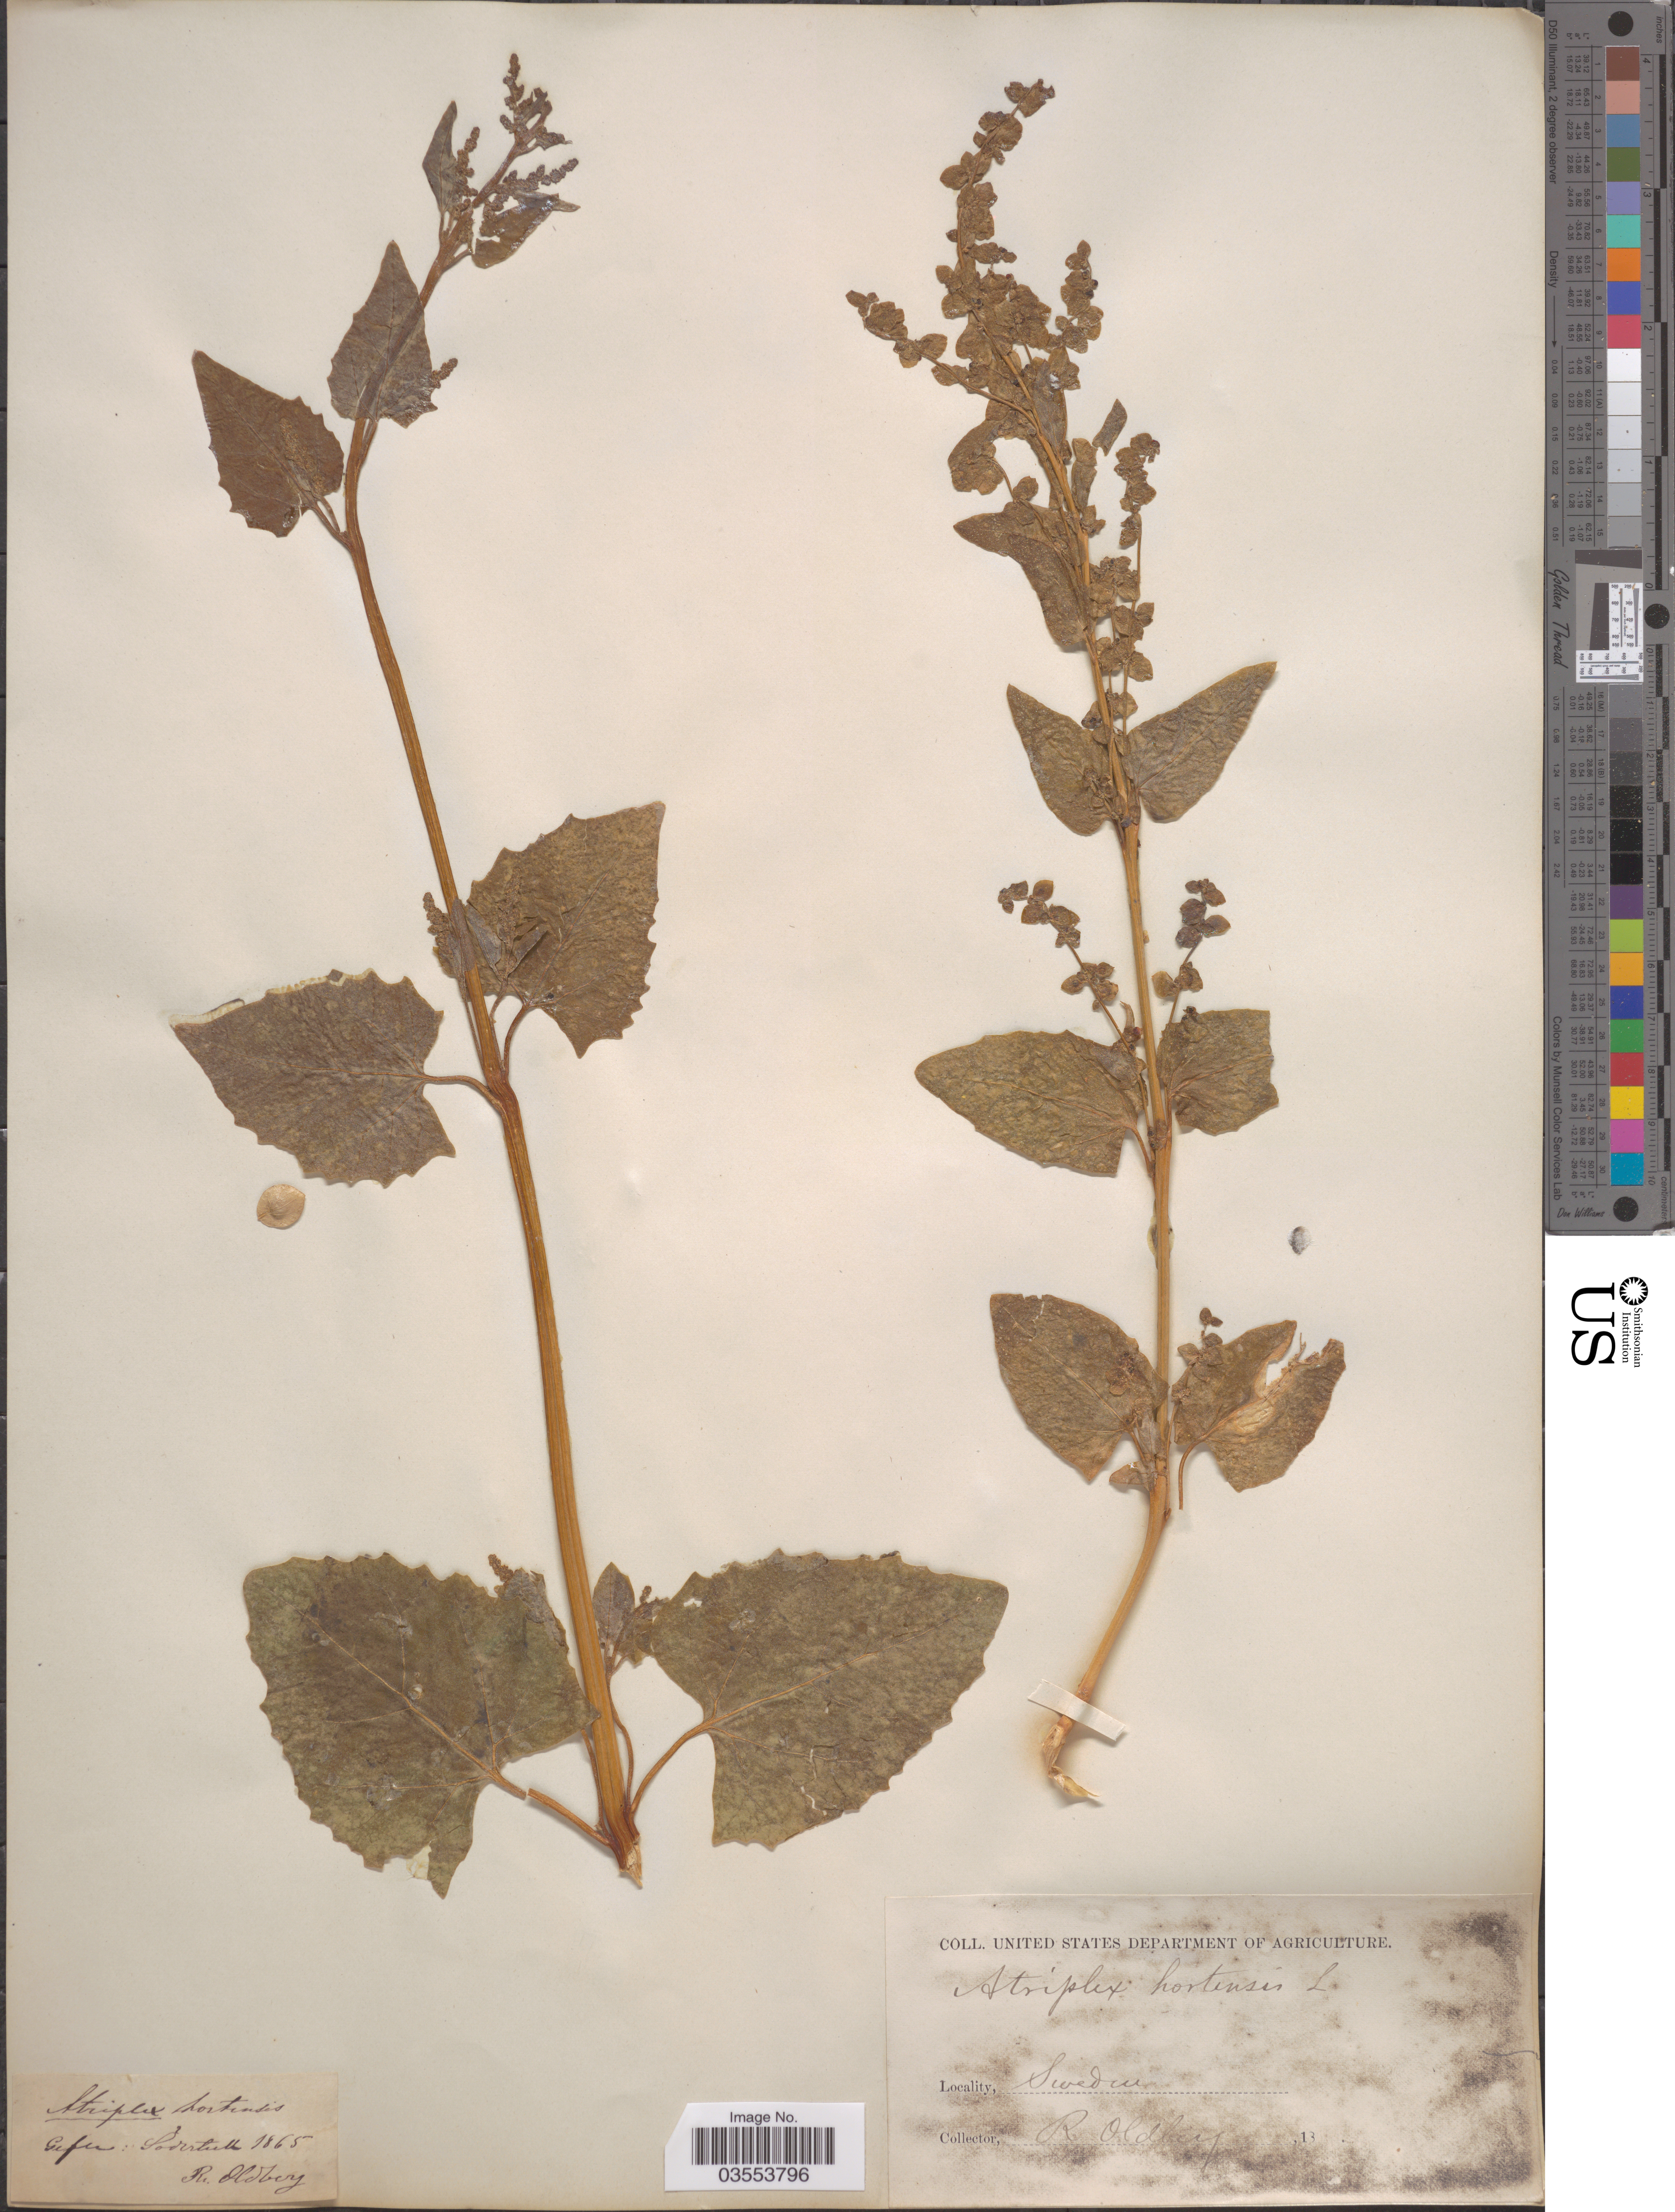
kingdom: Plantae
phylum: Tracheophyta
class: Magnoliopsida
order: Caryophyllales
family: Amaranthaceae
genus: Atriplex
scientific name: Atriplex hortensis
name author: L.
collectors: R. Oldberg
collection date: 1865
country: Sweden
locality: Gefle: Södertull.